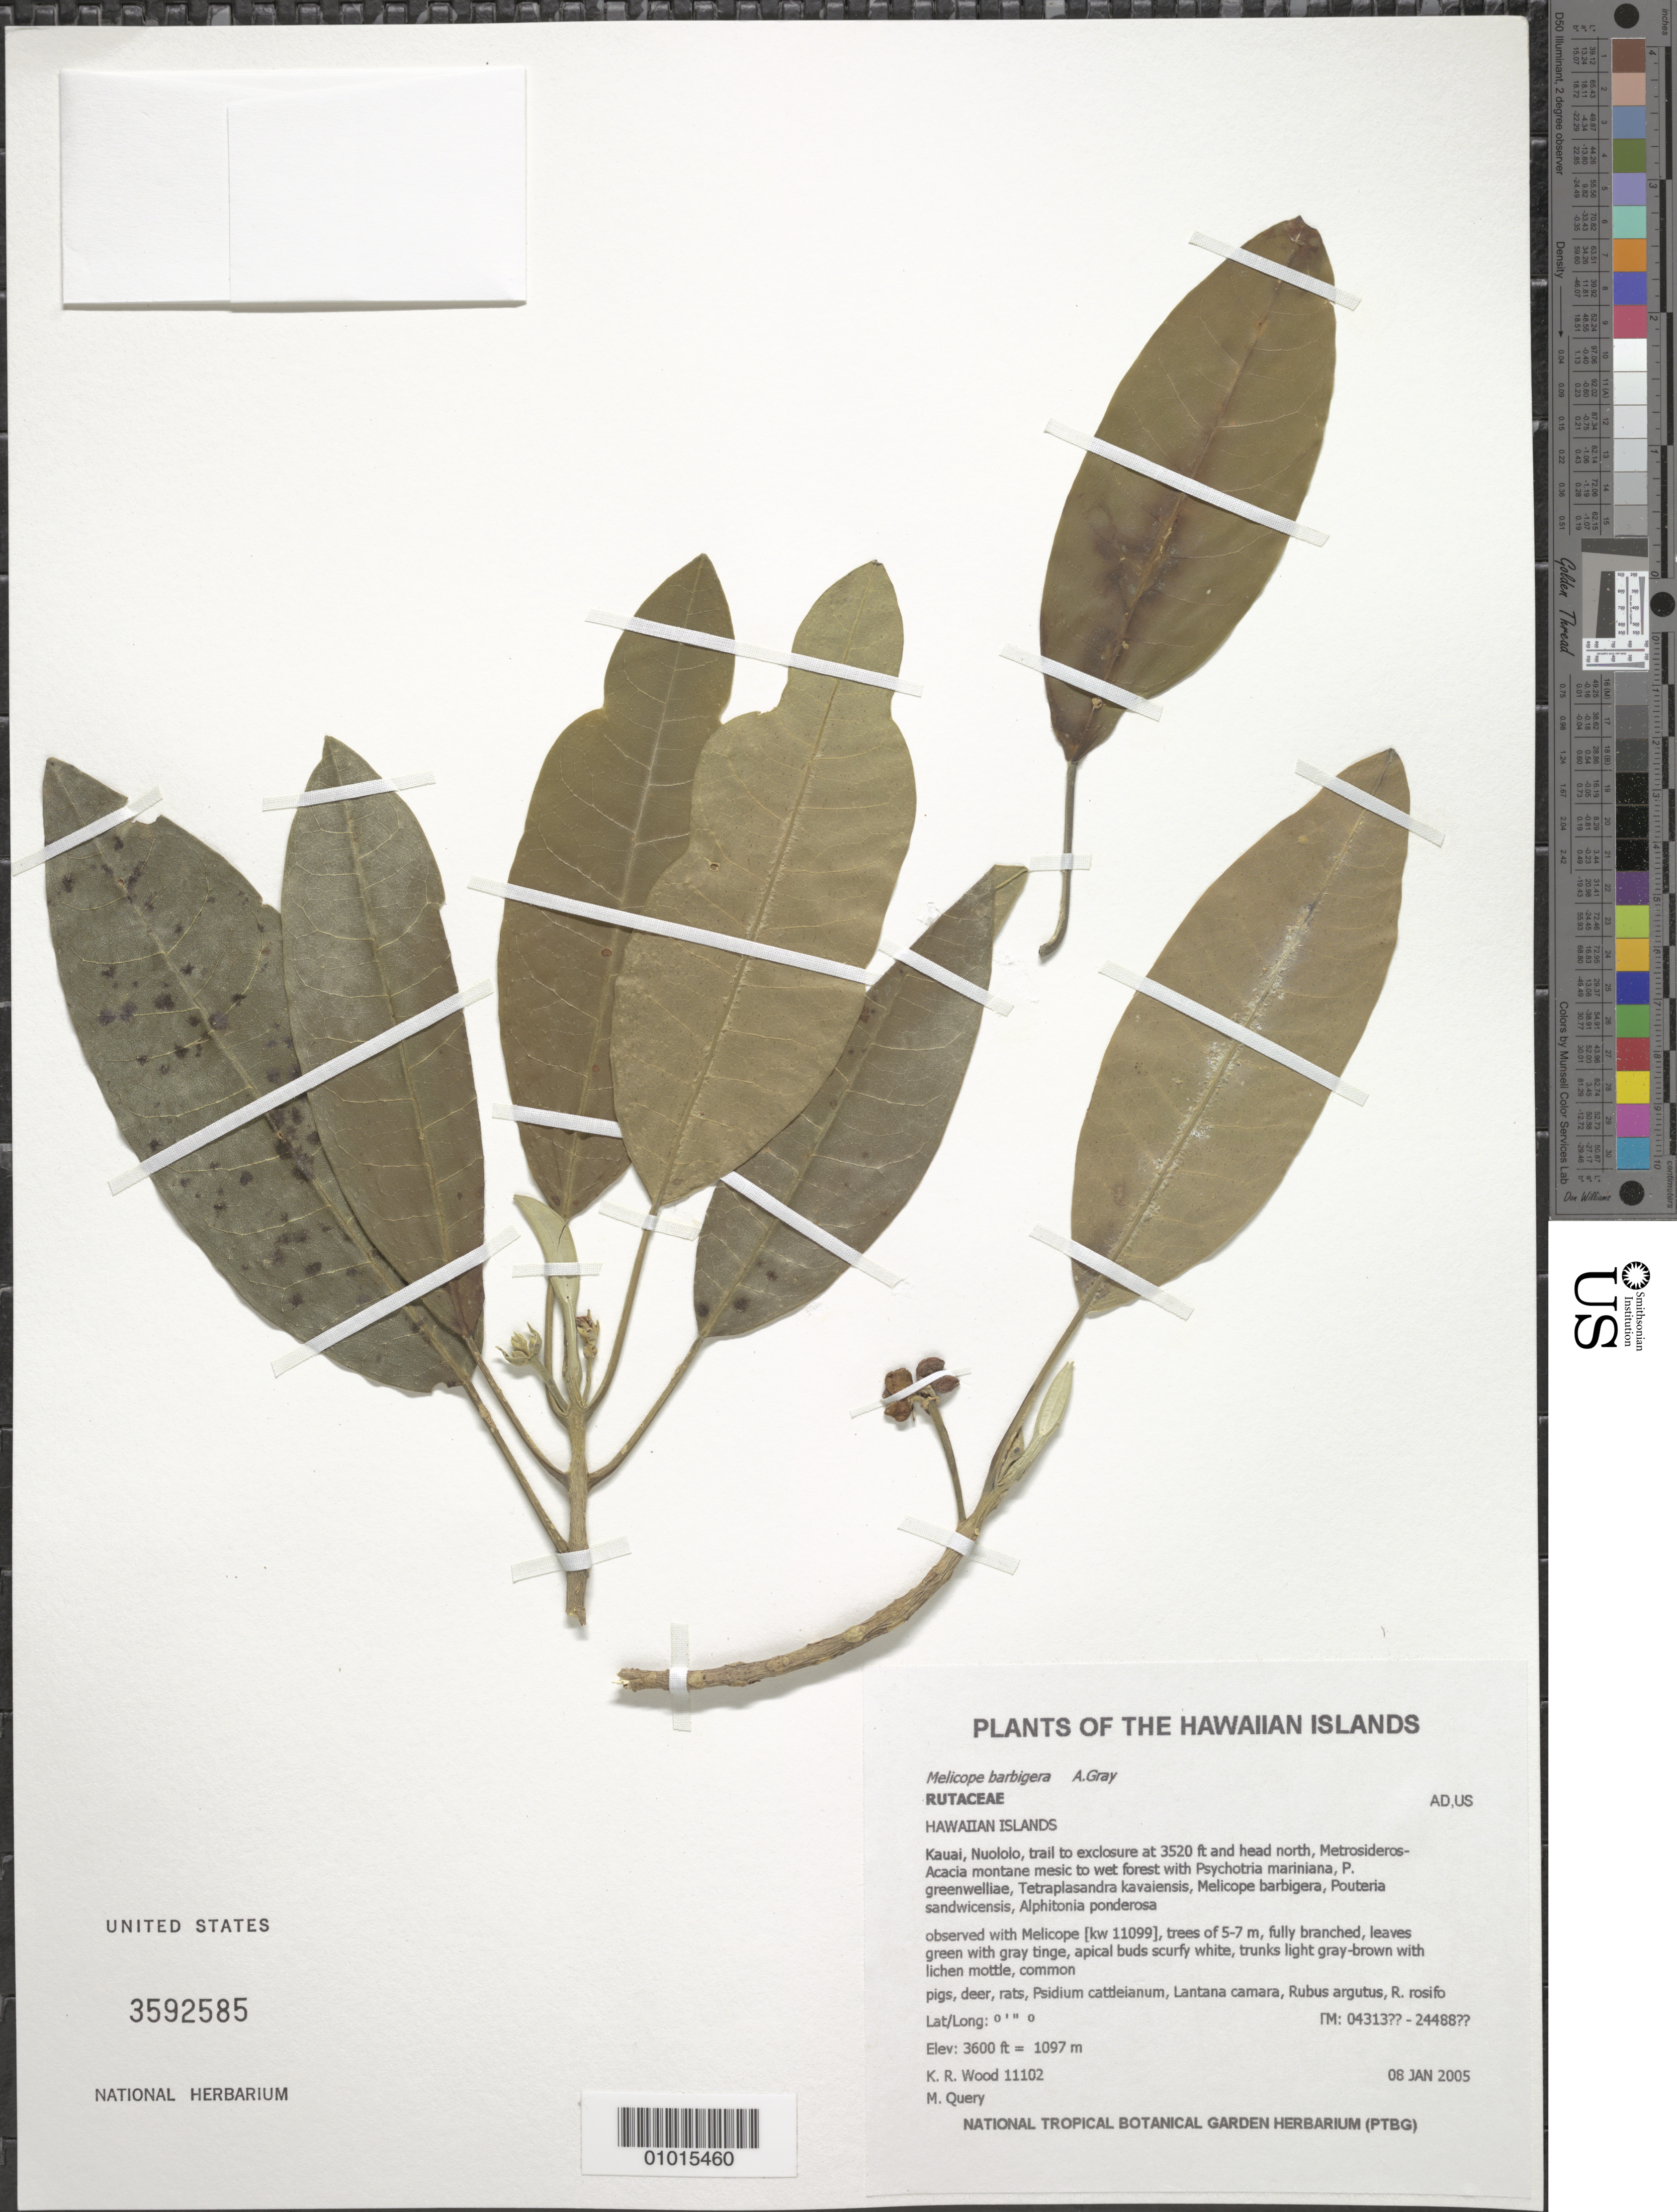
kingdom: Plantae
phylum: Tracheophyta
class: Magnoliopsida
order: Sapindales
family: Rutaceae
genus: Melicope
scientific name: Melicope barbigera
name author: A. Gray in Wilkes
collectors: K. R. Wood & M. Query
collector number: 11102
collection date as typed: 8 Jan 2005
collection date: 2005-01-08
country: United States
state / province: Hawaii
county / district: Kaui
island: Kaua'i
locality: Nuololo, trail to exclosure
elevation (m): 1097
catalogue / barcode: US 3592585